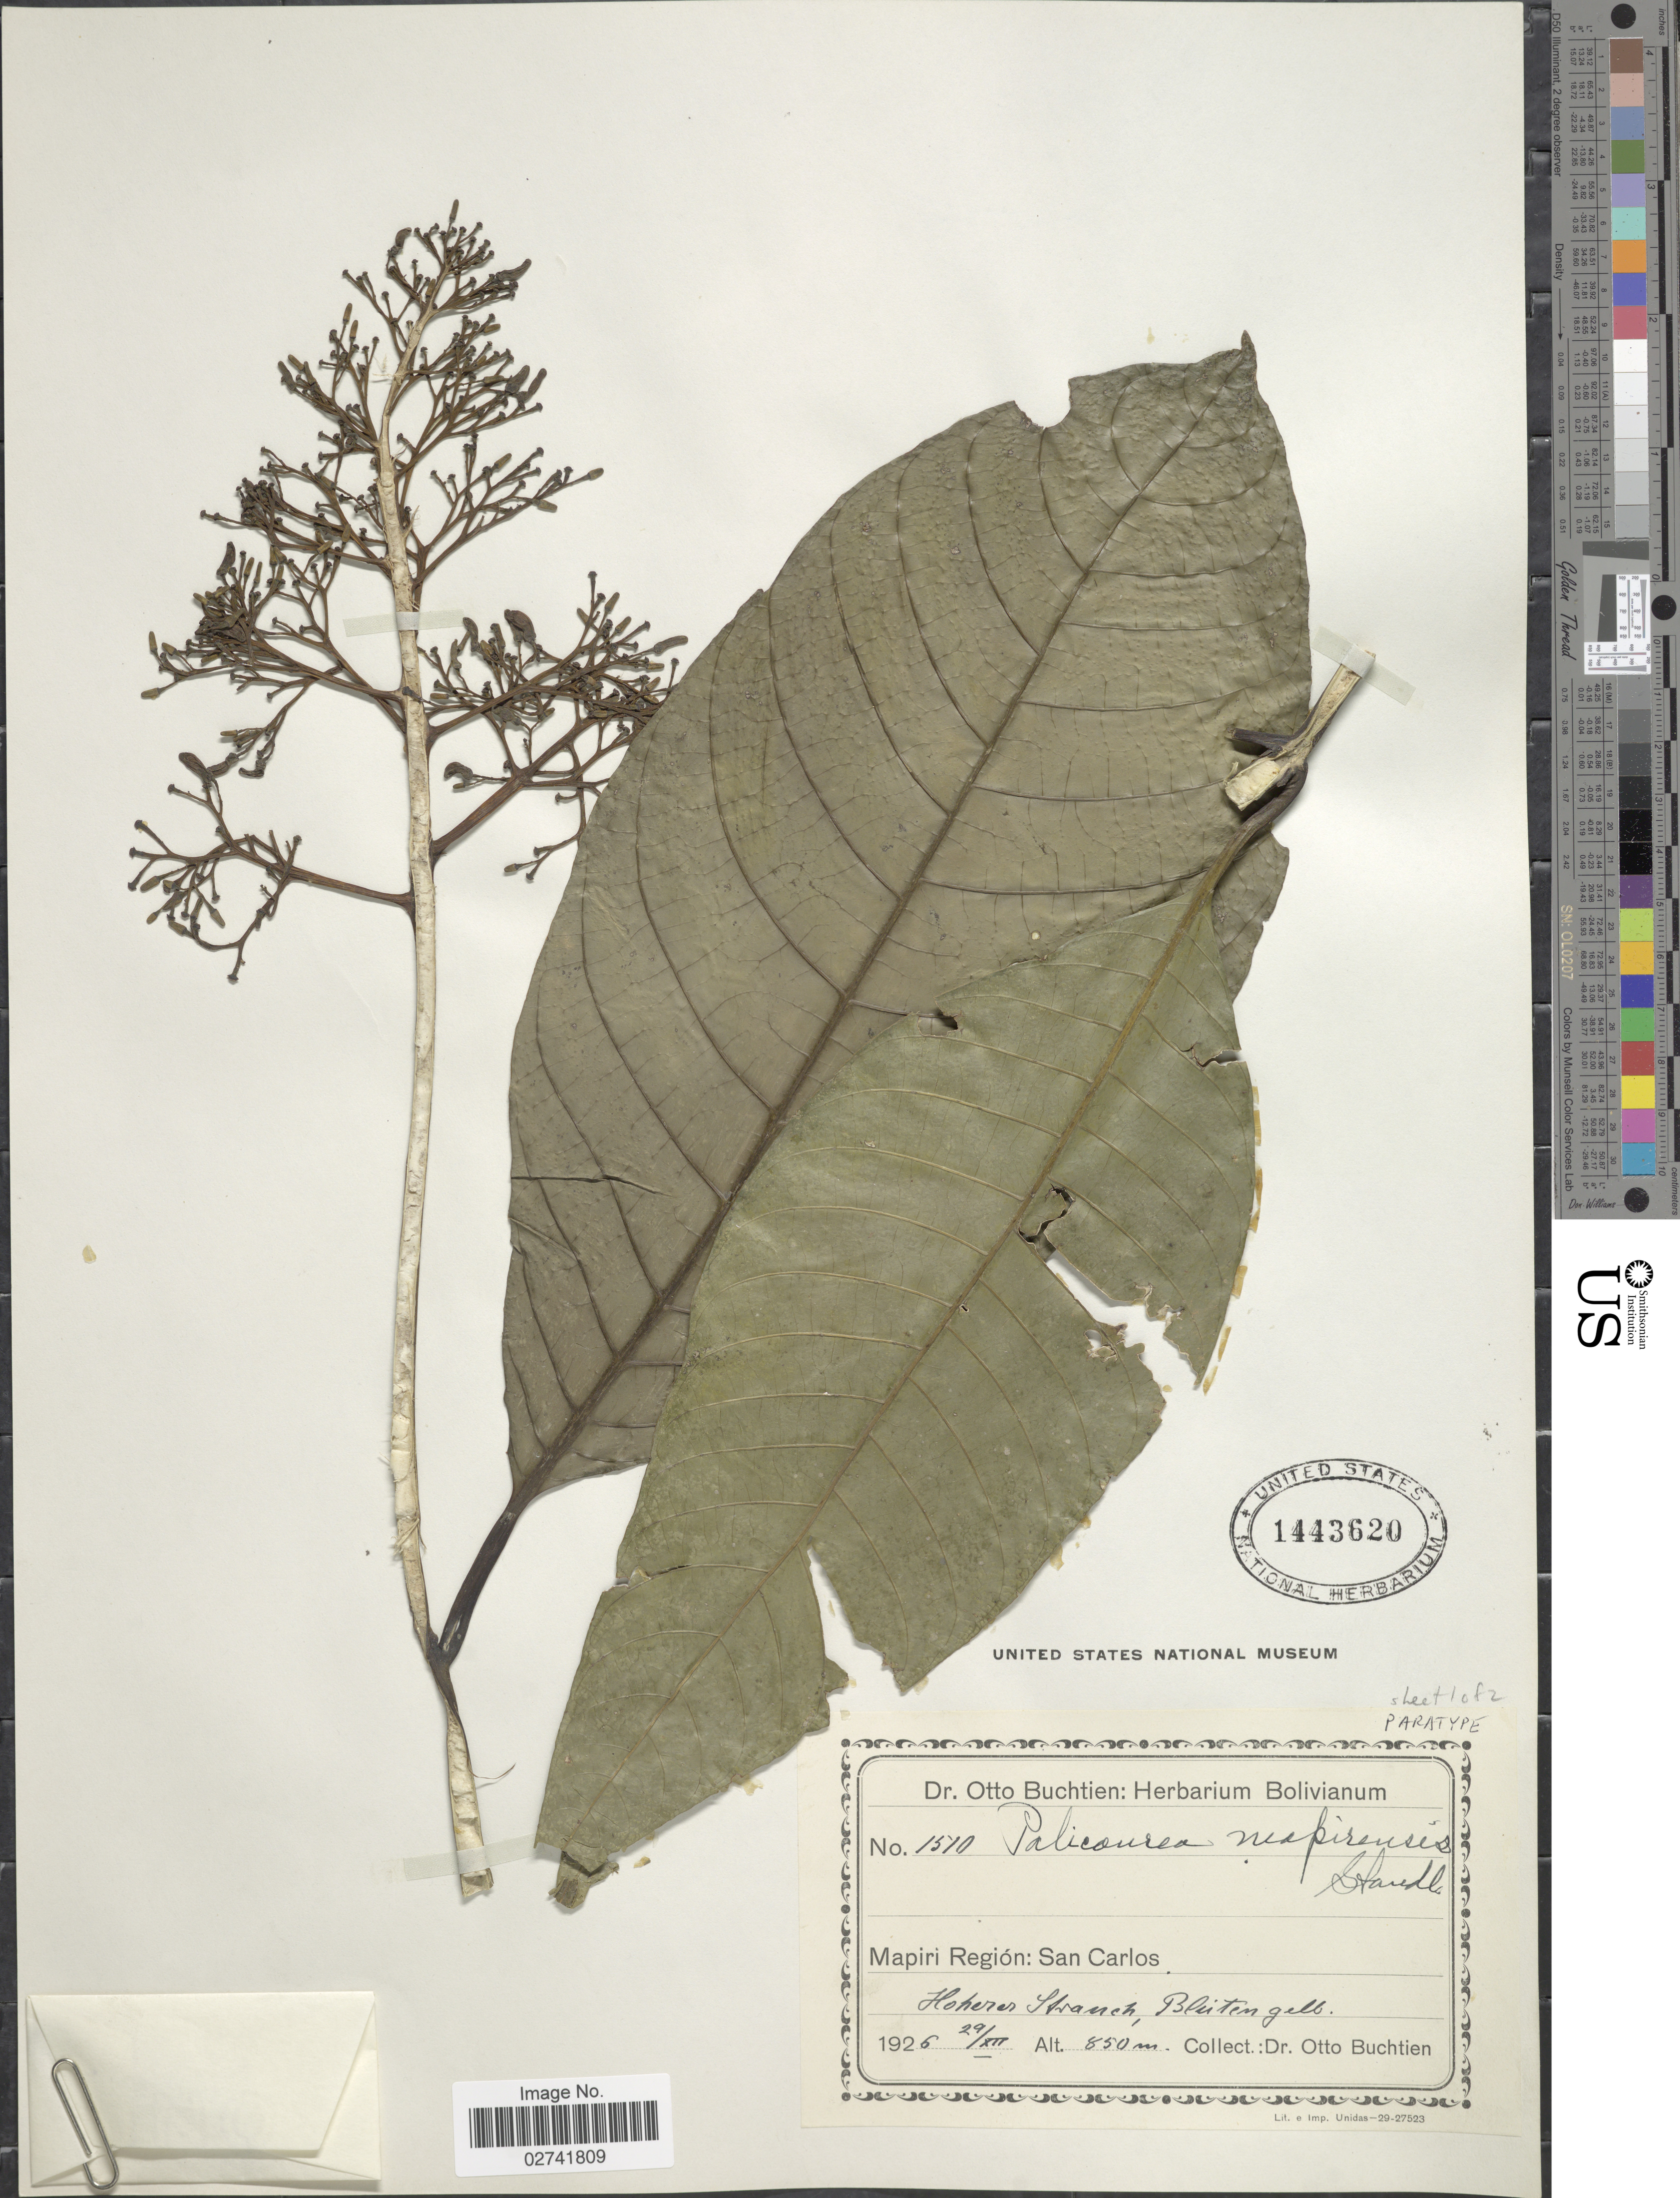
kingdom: Plantae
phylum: Tracheophyta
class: Magnoliopsida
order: Gentianales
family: Rubiaceae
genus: Palicourea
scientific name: Palicourea mapirensis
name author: Standl.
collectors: O. Buchtien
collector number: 1510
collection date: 1926-12-29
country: Bolivia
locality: Mapiri Region: San Carlos.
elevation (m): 850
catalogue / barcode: US 1443620